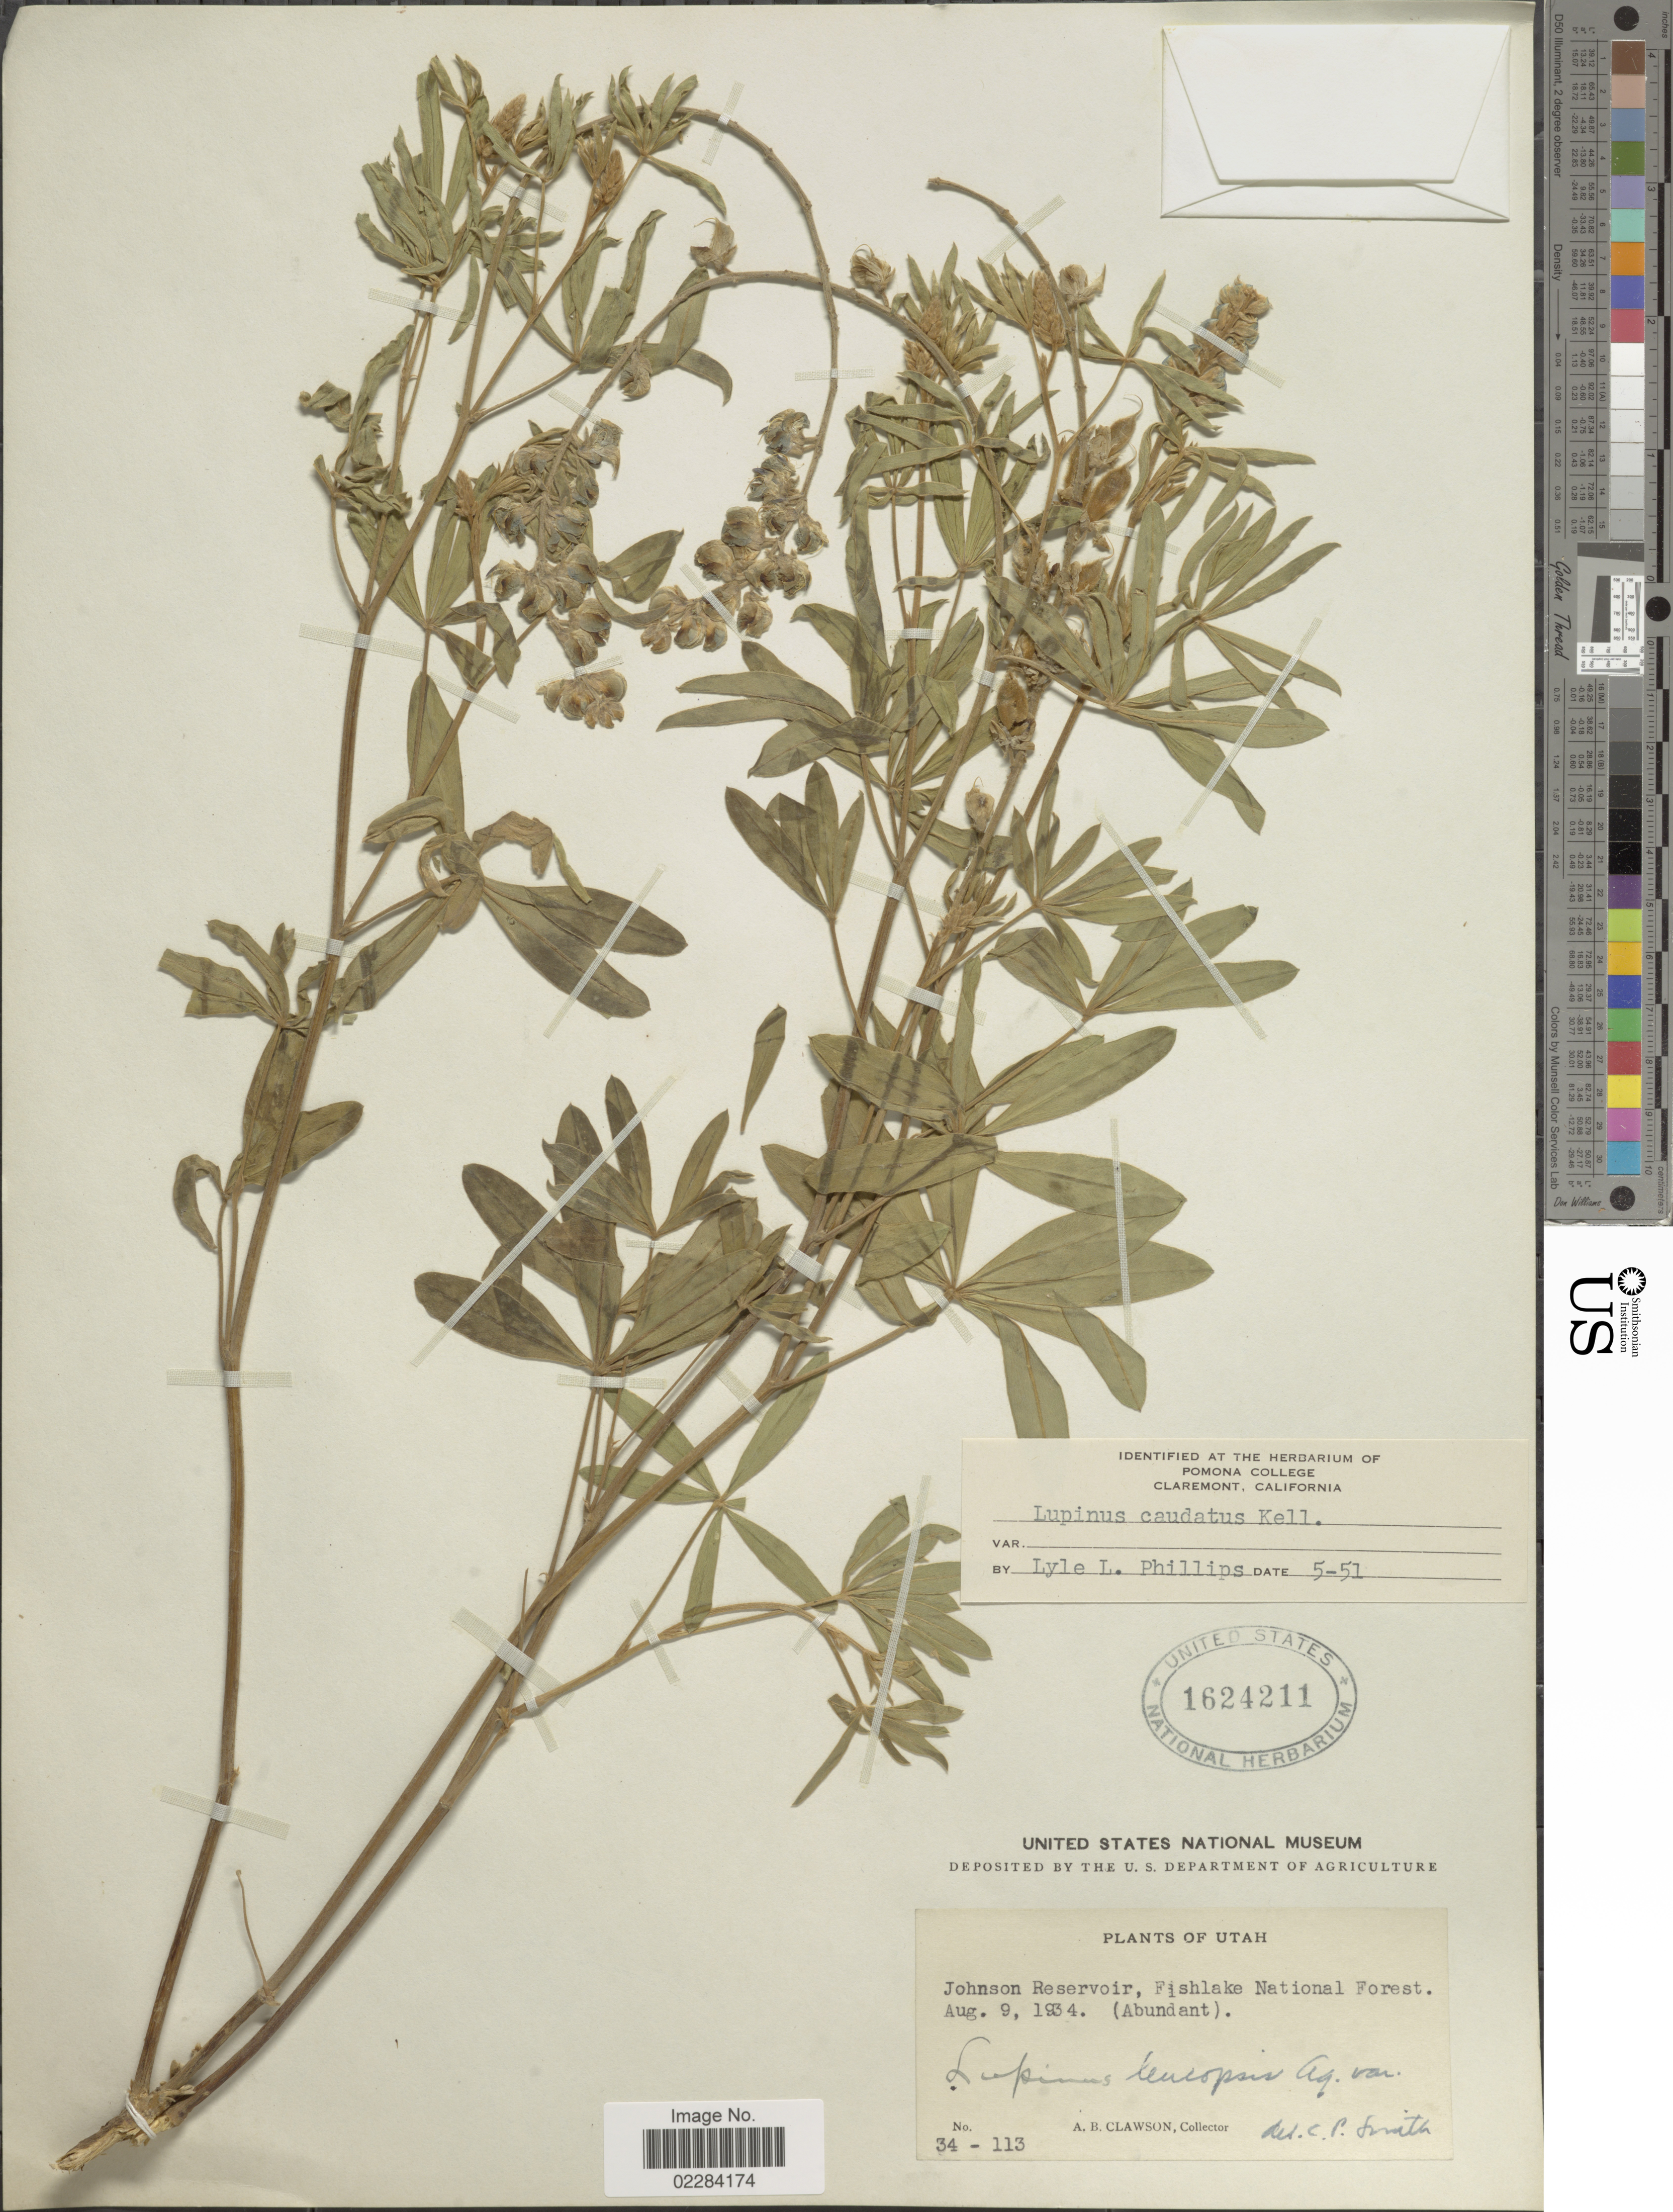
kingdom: Plantae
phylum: Tracheophyta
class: Magnoliopsida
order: Fabales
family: Fabaceae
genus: Lupinus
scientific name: Lupinus caudatus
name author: Kellogg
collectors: A. Clawson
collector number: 34-113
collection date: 1934-08-09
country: United States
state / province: Utah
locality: Johnson Reservoir, Fishlake National Forest.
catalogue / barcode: US 1624211